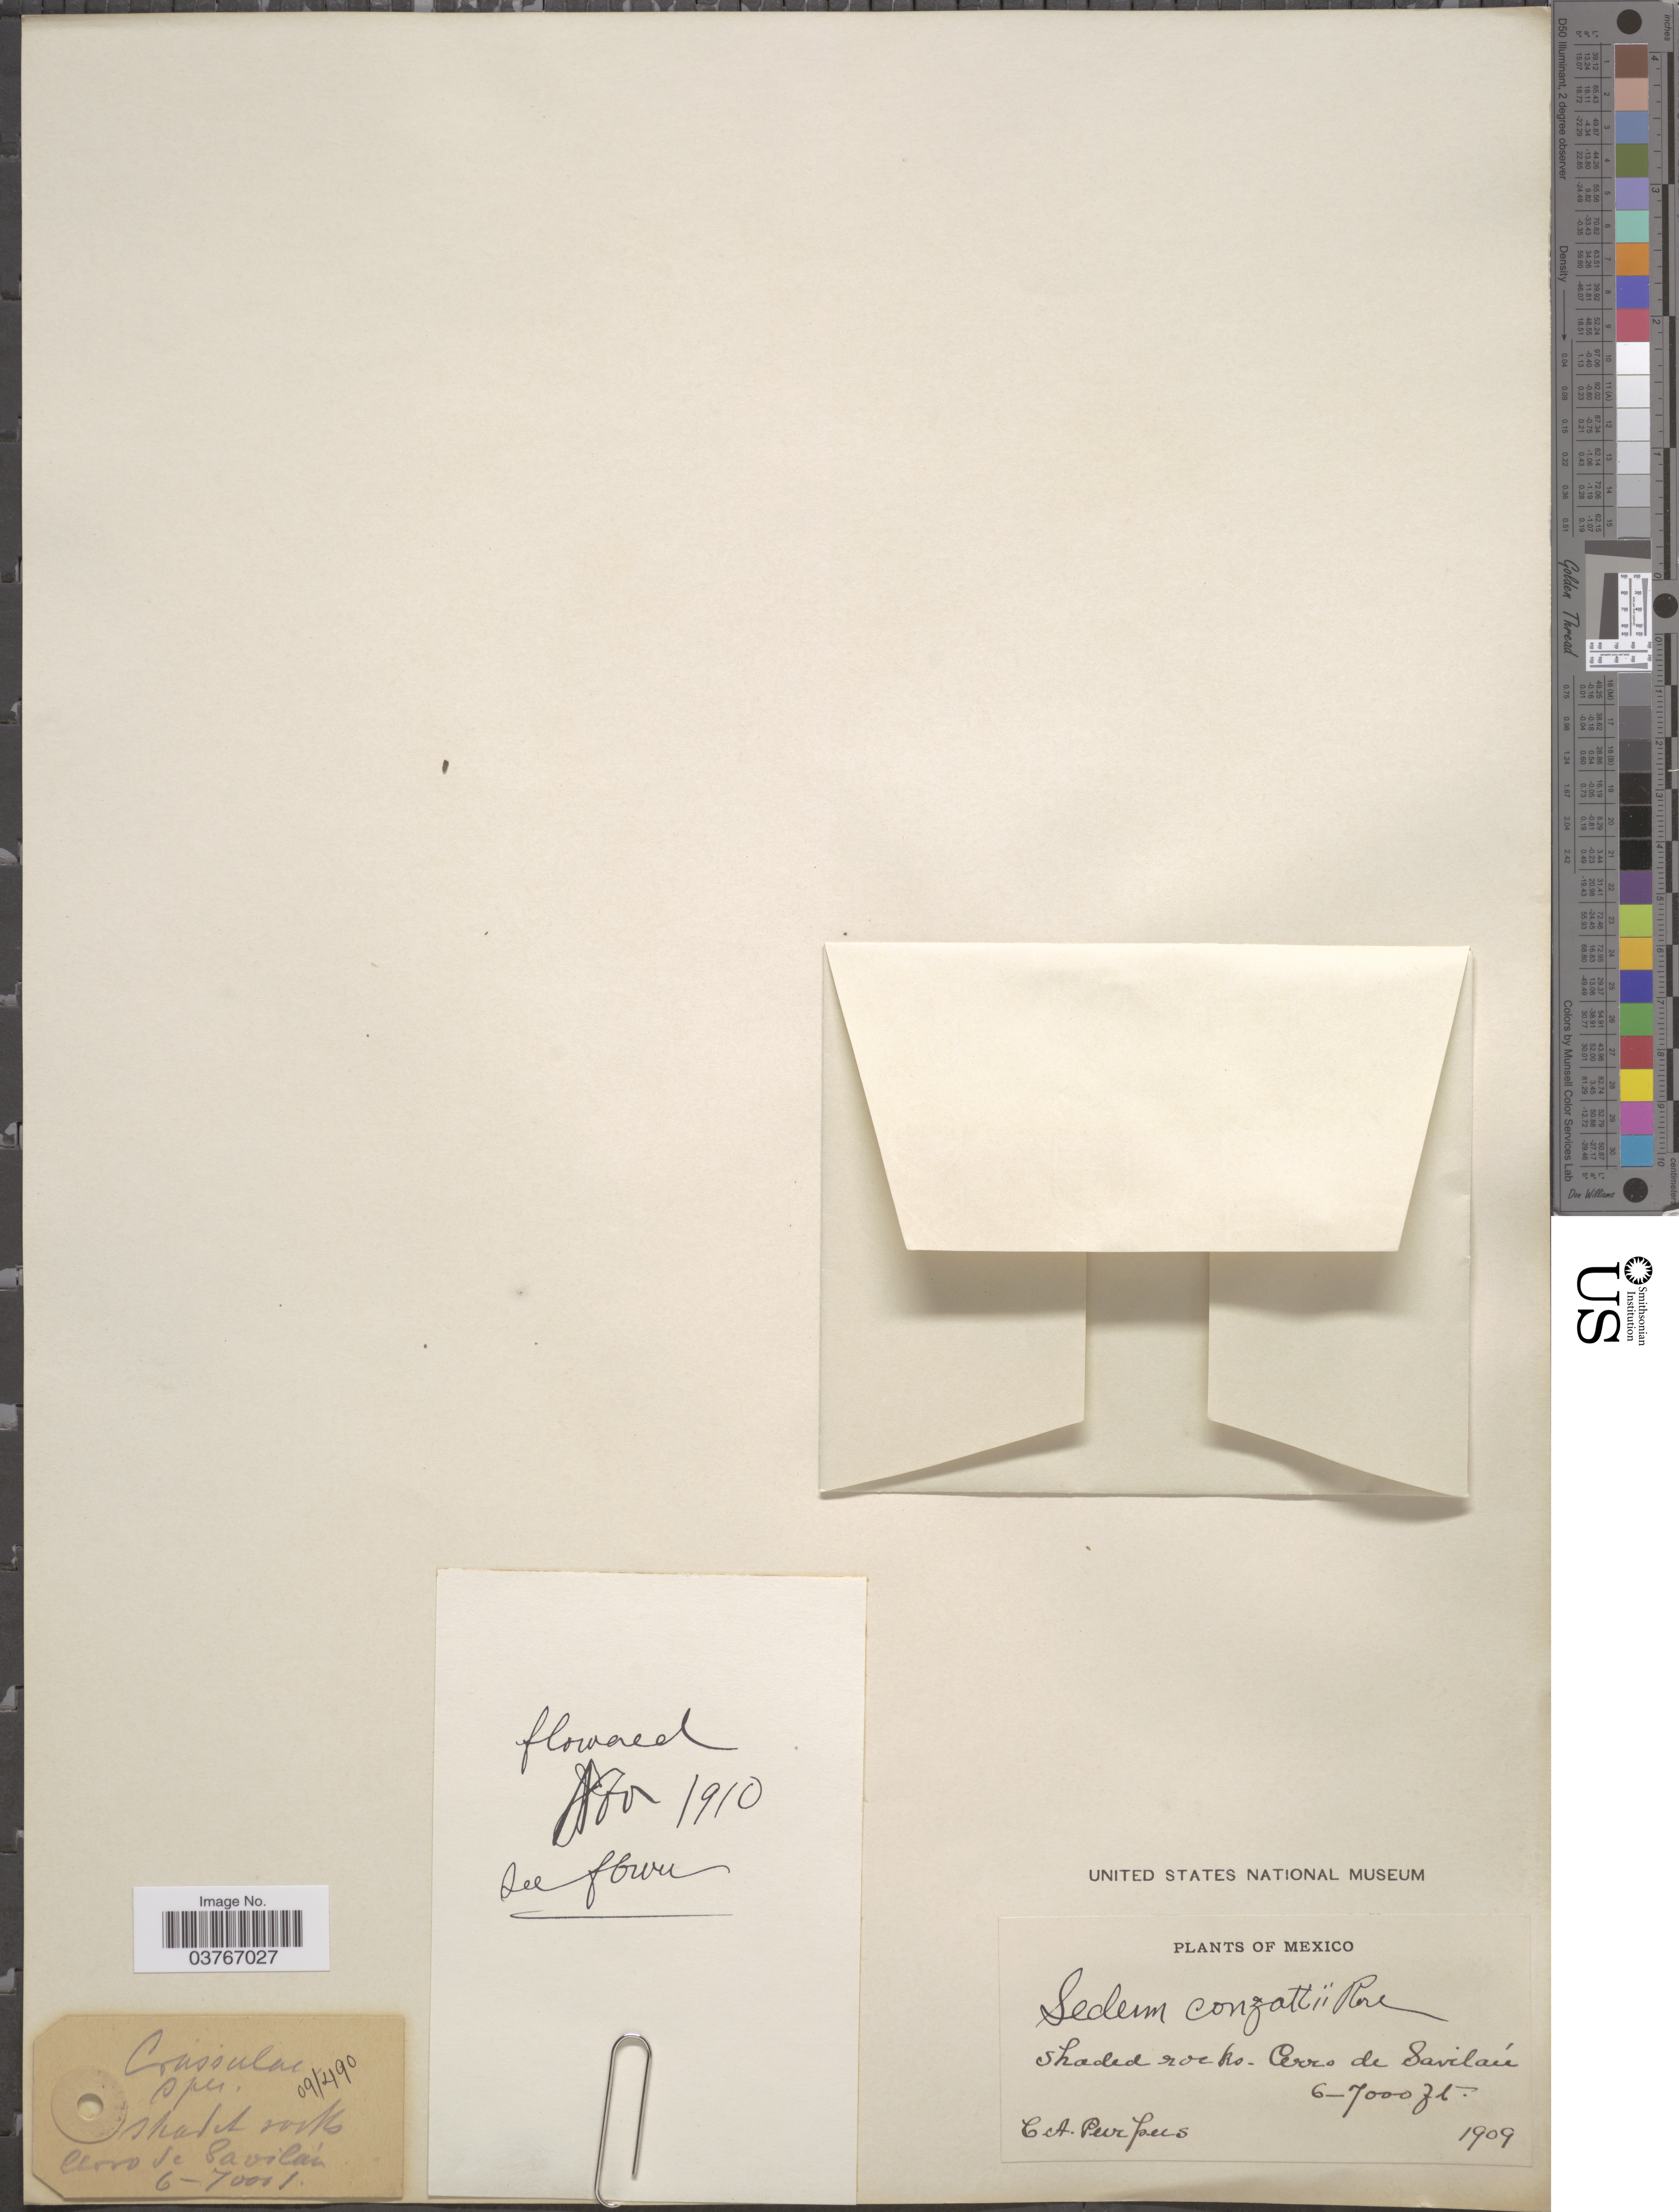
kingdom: Plantae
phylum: Tracheophyta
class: Magnoliopsida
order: Saxifragales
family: Crassulaceae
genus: Sedum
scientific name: Sedum conzattii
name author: Rose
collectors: C. A. Purpus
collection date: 1909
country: Mexico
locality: Cerro de Savilán.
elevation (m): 1829